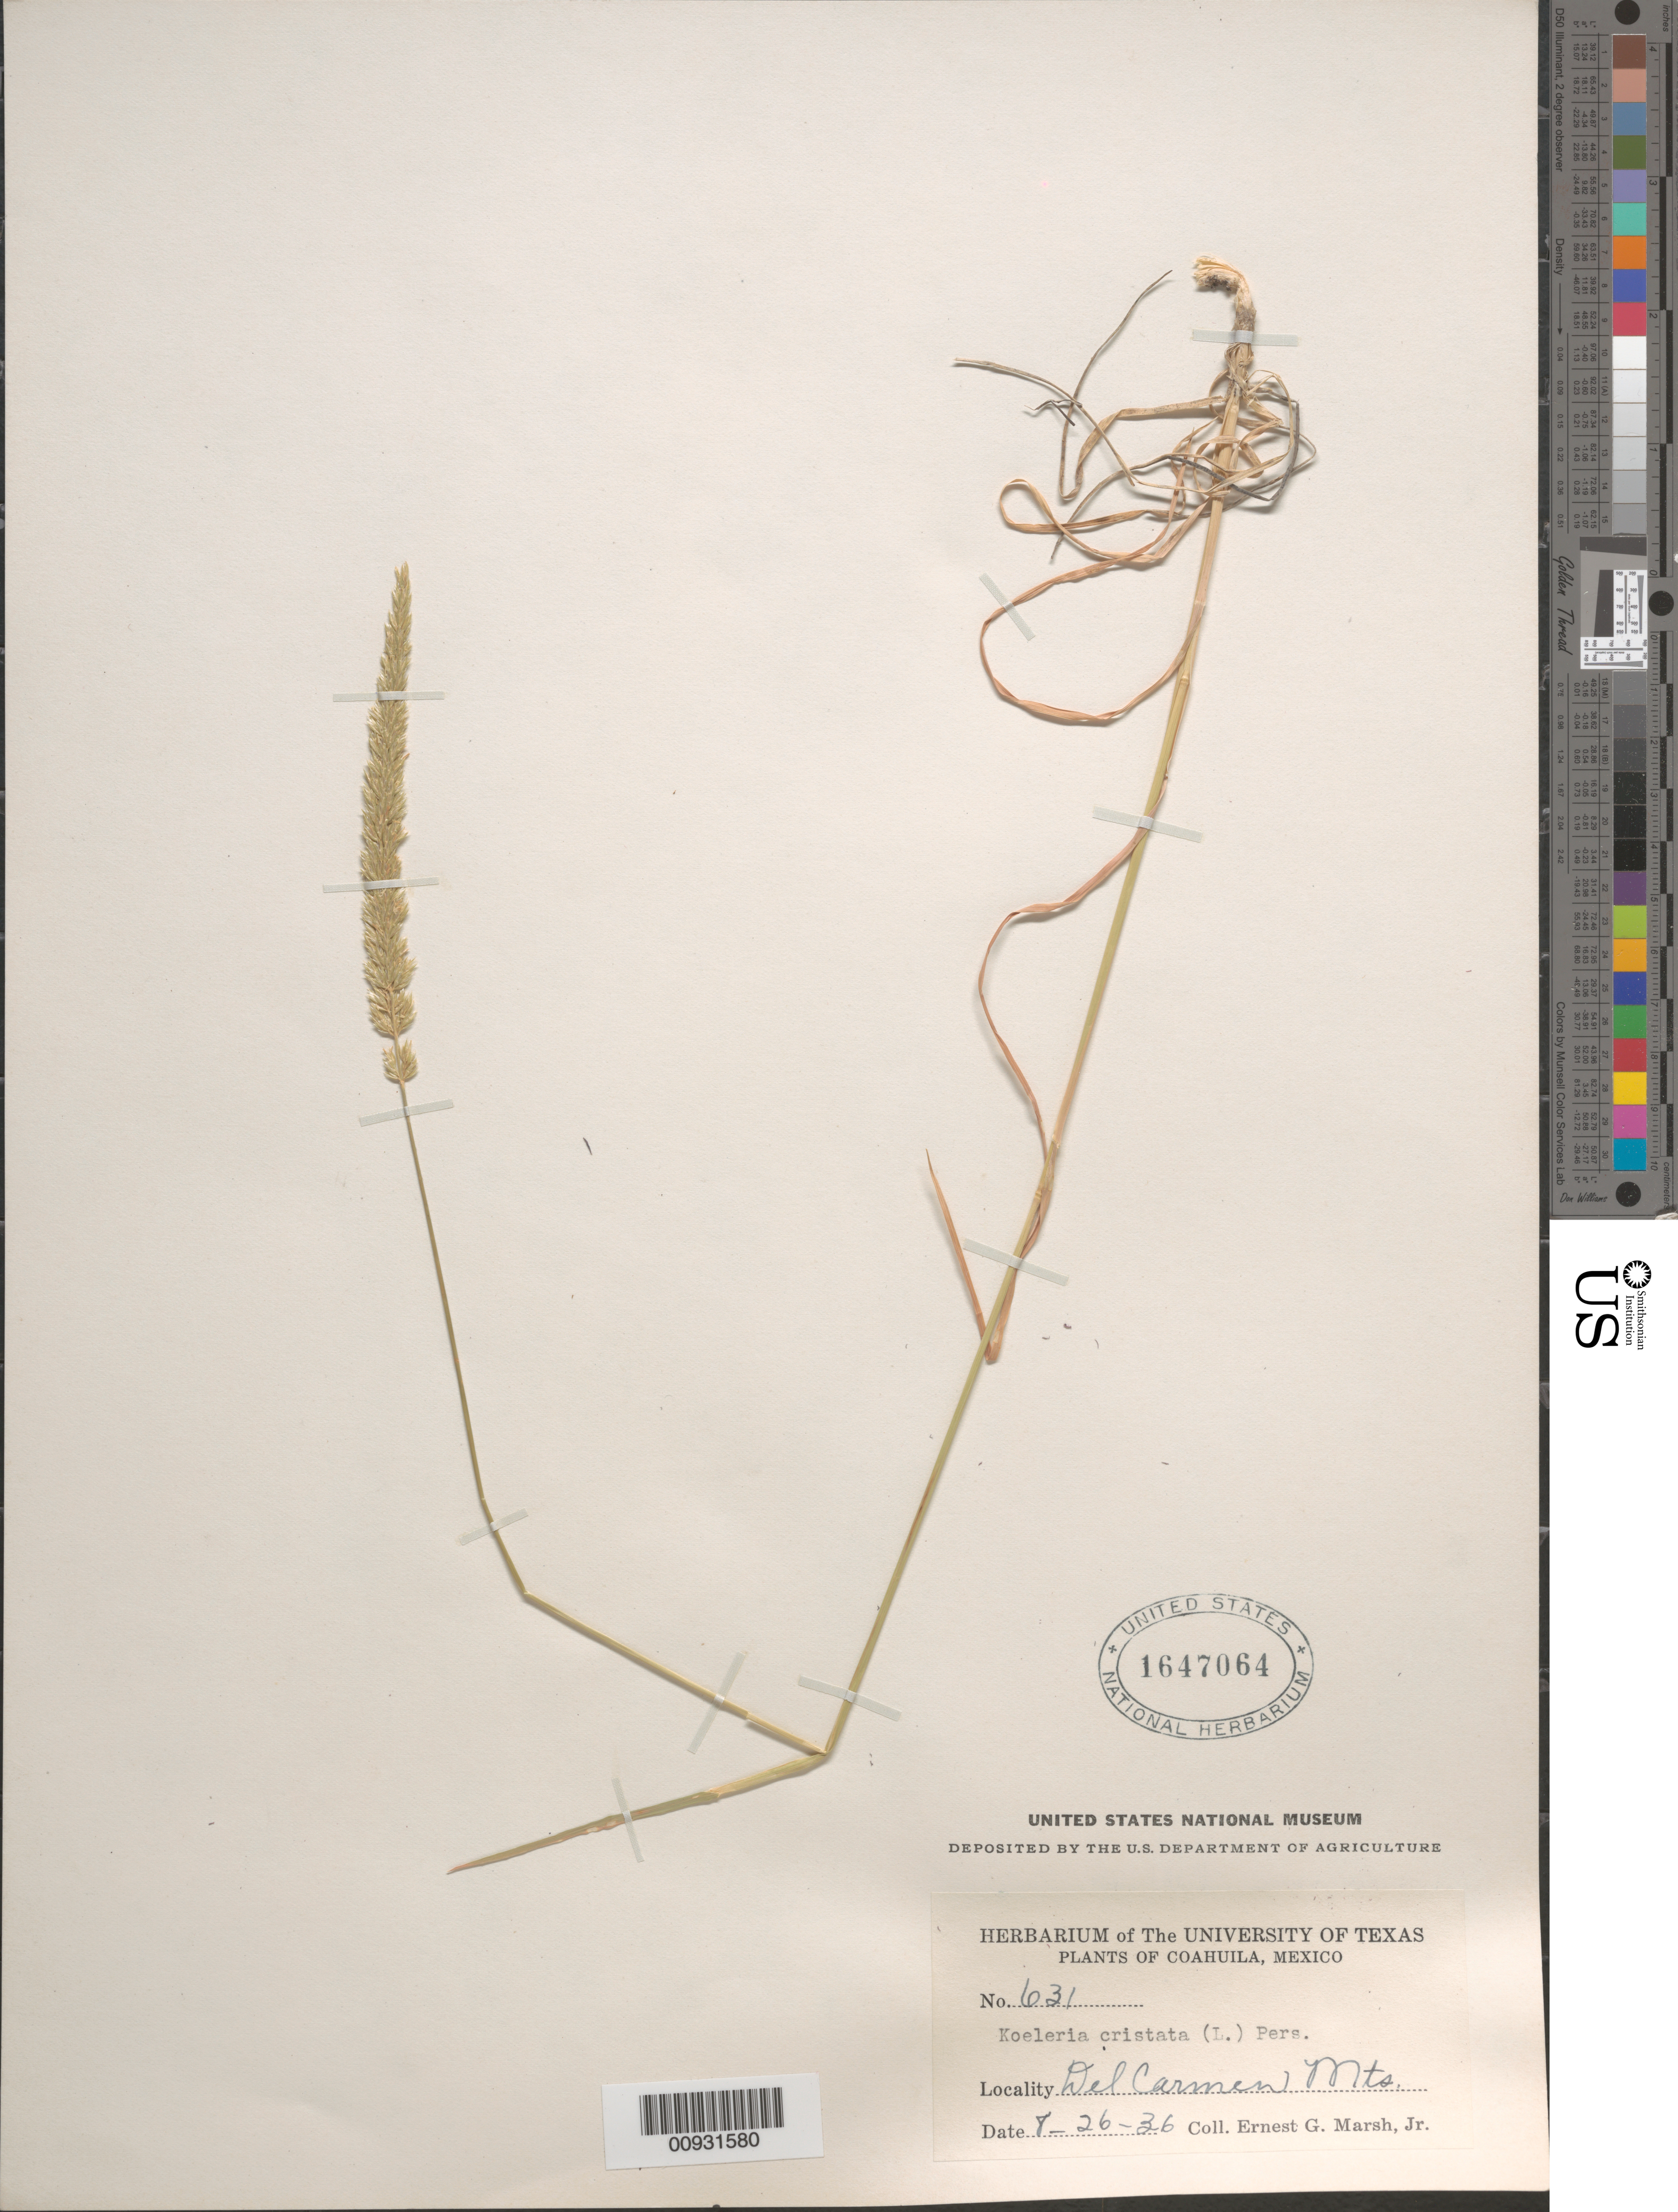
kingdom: Plantae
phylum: Tracheophyta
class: Liliopsida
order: Poales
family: Poaceae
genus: Koeleria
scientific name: Koeleria pyramidata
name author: (Lam.) P. Beauv.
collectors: E. G. Marsh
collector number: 631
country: Mexico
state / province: Coahuila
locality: Del Carmen Mts.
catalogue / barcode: US 1647064